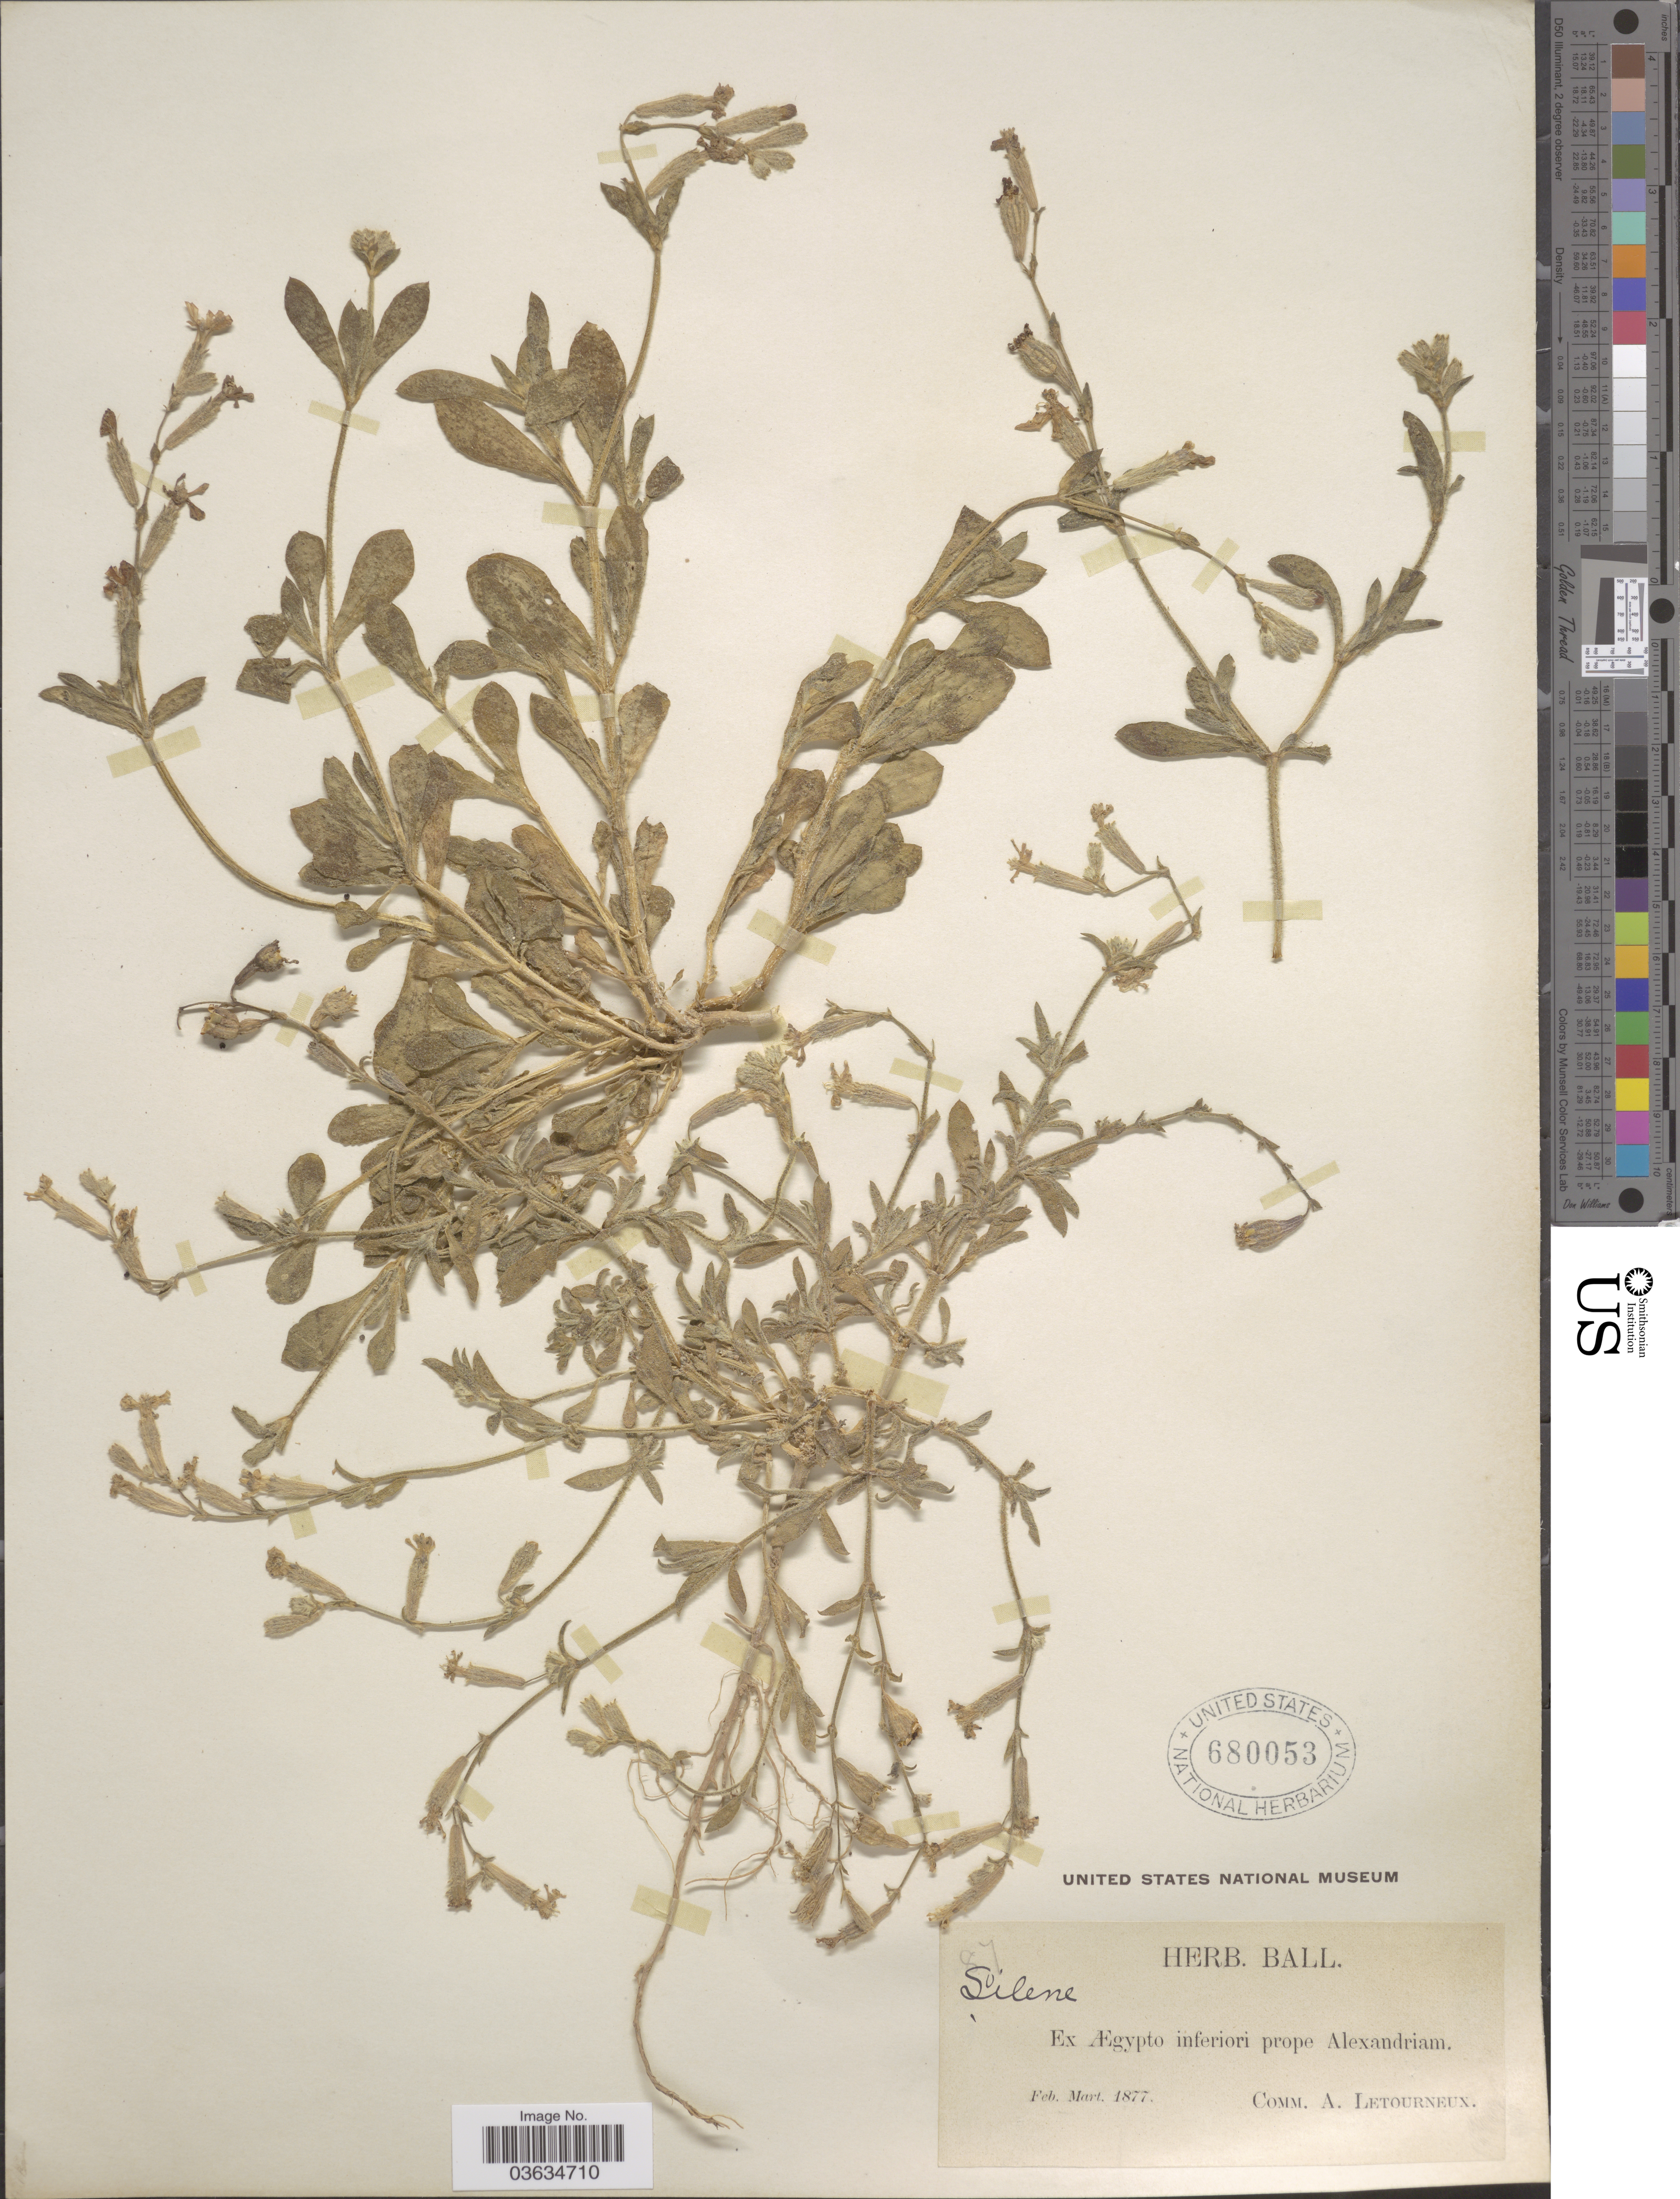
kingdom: Plantae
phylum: Tracheophyta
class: Magnoliopsida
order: Caryophyllales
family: Caryophyllaceae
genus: Silene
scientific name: Silene sp.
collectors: A. Letourneux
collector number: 87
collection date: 1877-02/1877-03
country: Egypt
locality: Ex Ægypto inferiori prope Alexandriam.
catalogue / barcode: US 680053